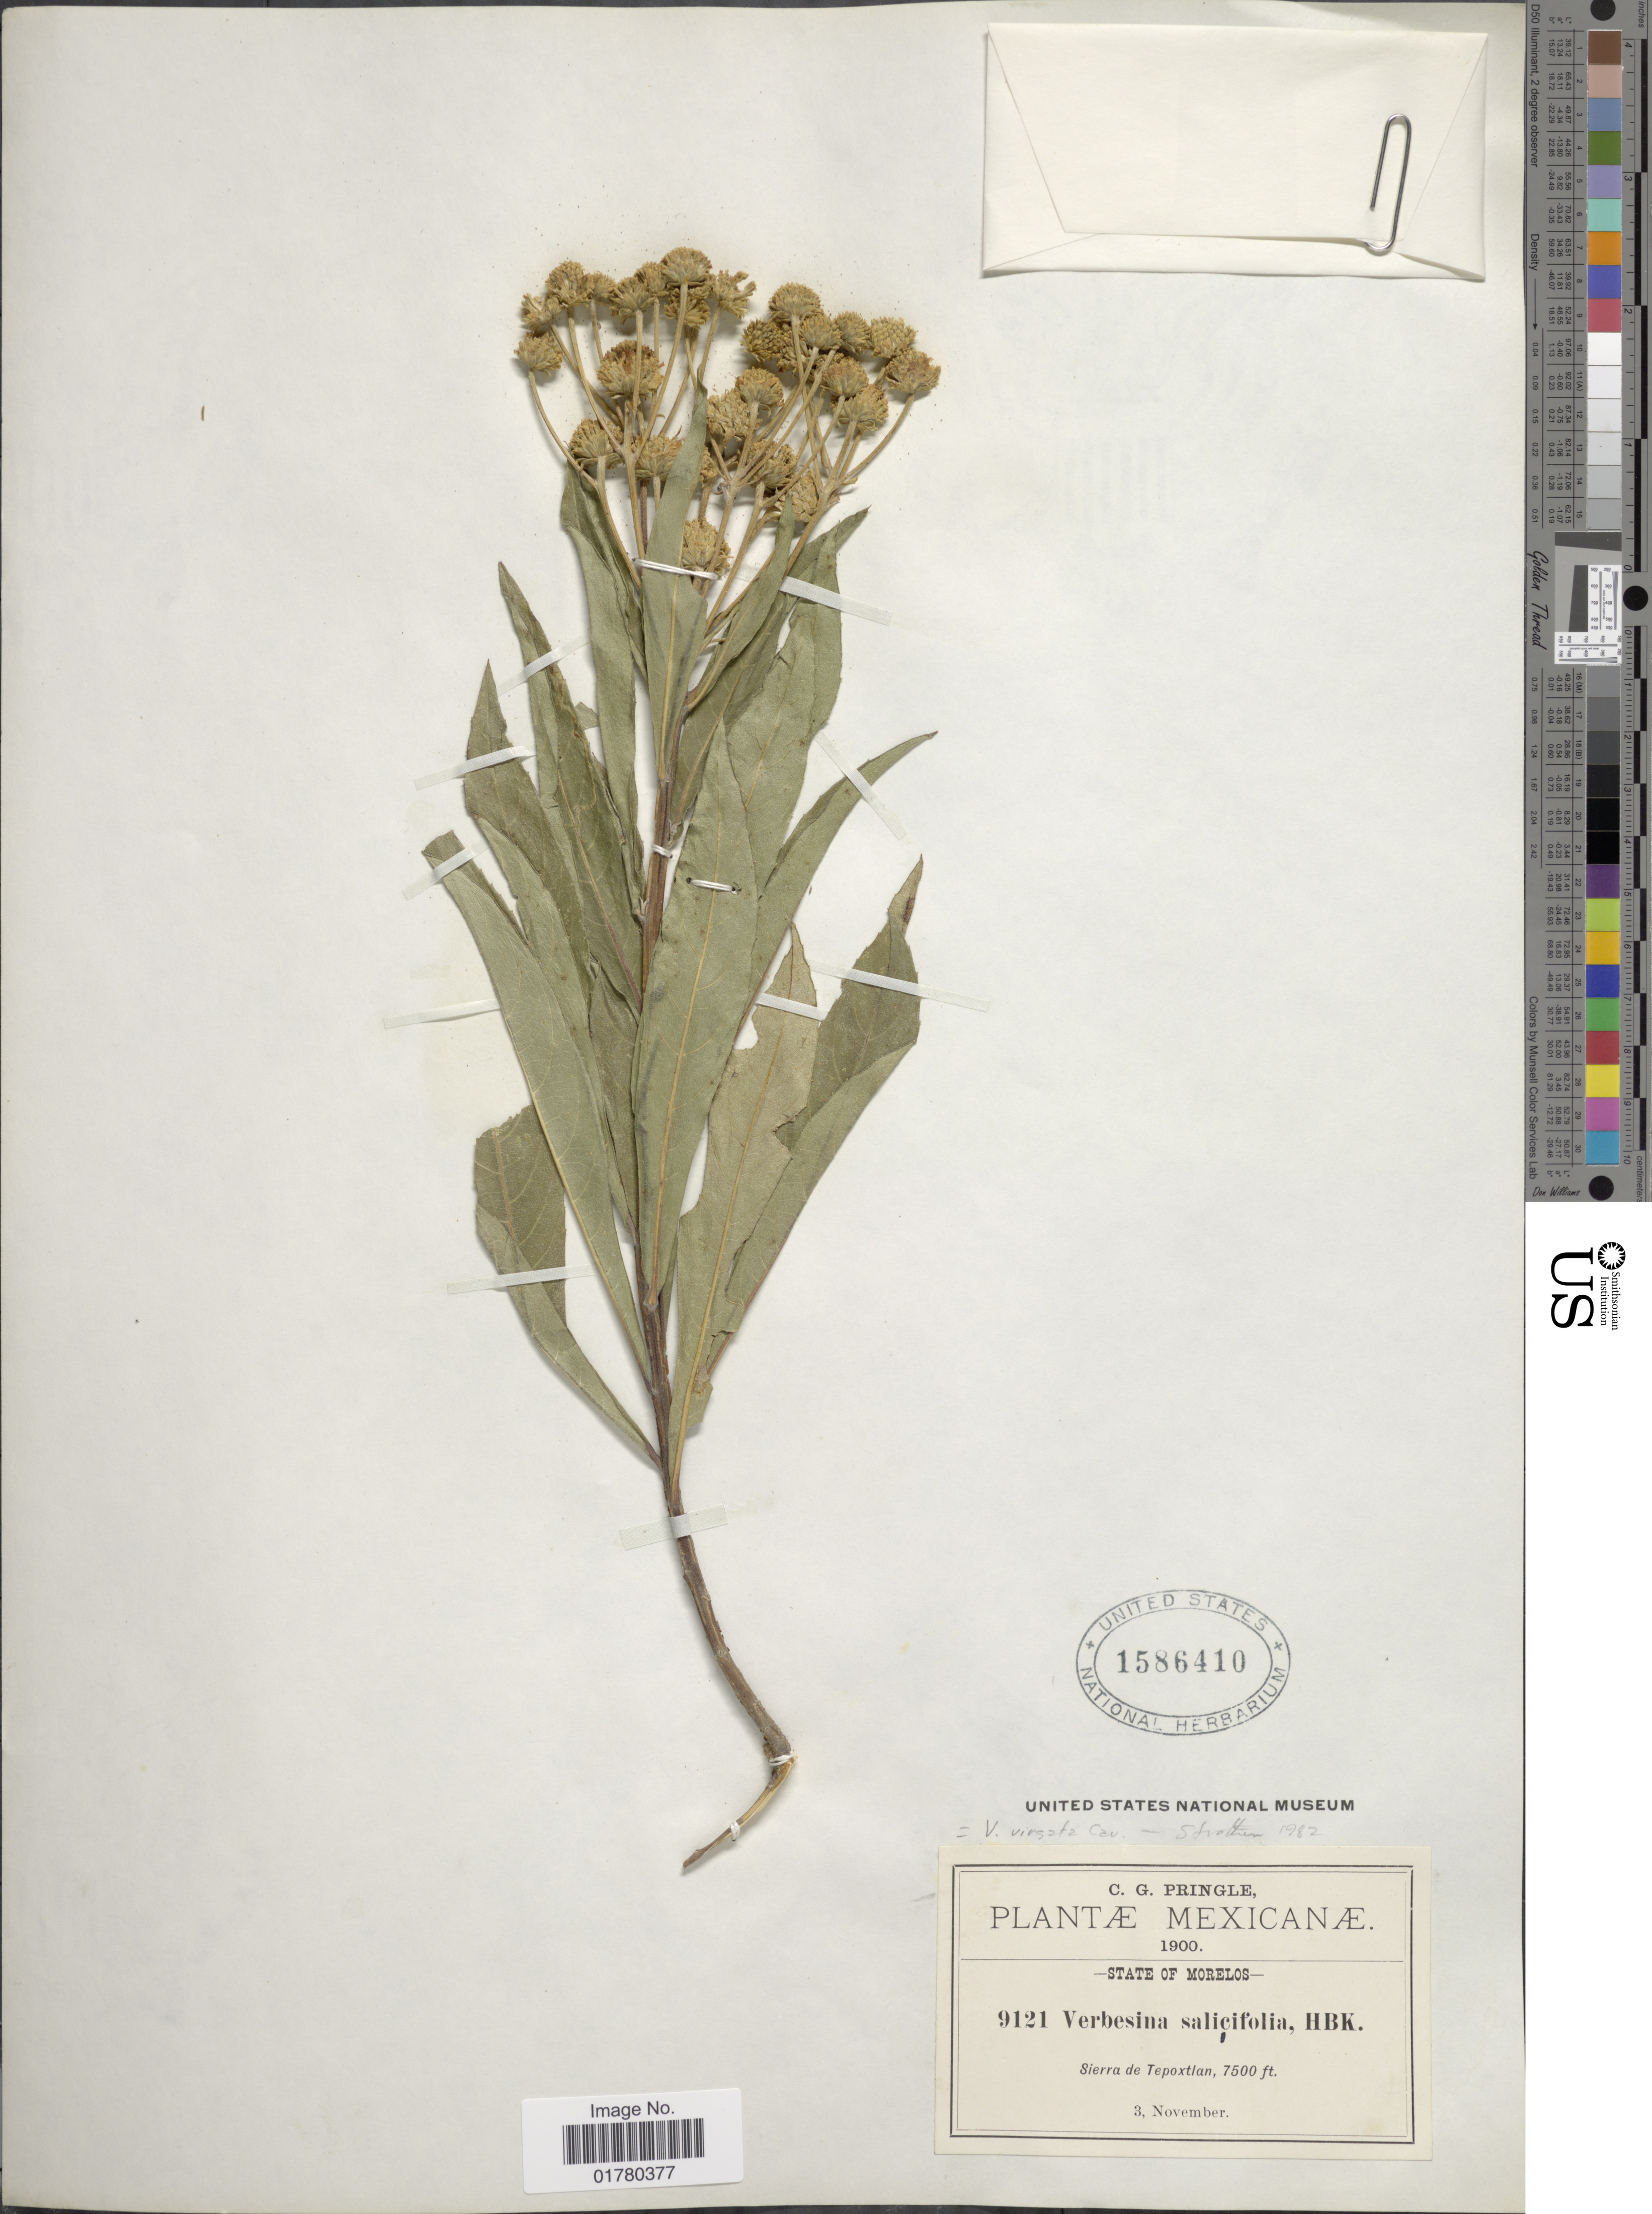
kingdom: Plantae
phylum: Tracheophyta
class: Magnoliopsida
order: Asterales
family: Asteraceae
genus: Verbesina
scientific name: Verbesina virgata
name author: Cav.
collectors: C. G. Pringle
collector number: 9121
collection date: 1900-11-03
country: Mexico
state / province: Morelos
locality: Sierra de Tepoxtlan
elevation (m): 2286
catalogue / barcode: US 1586410